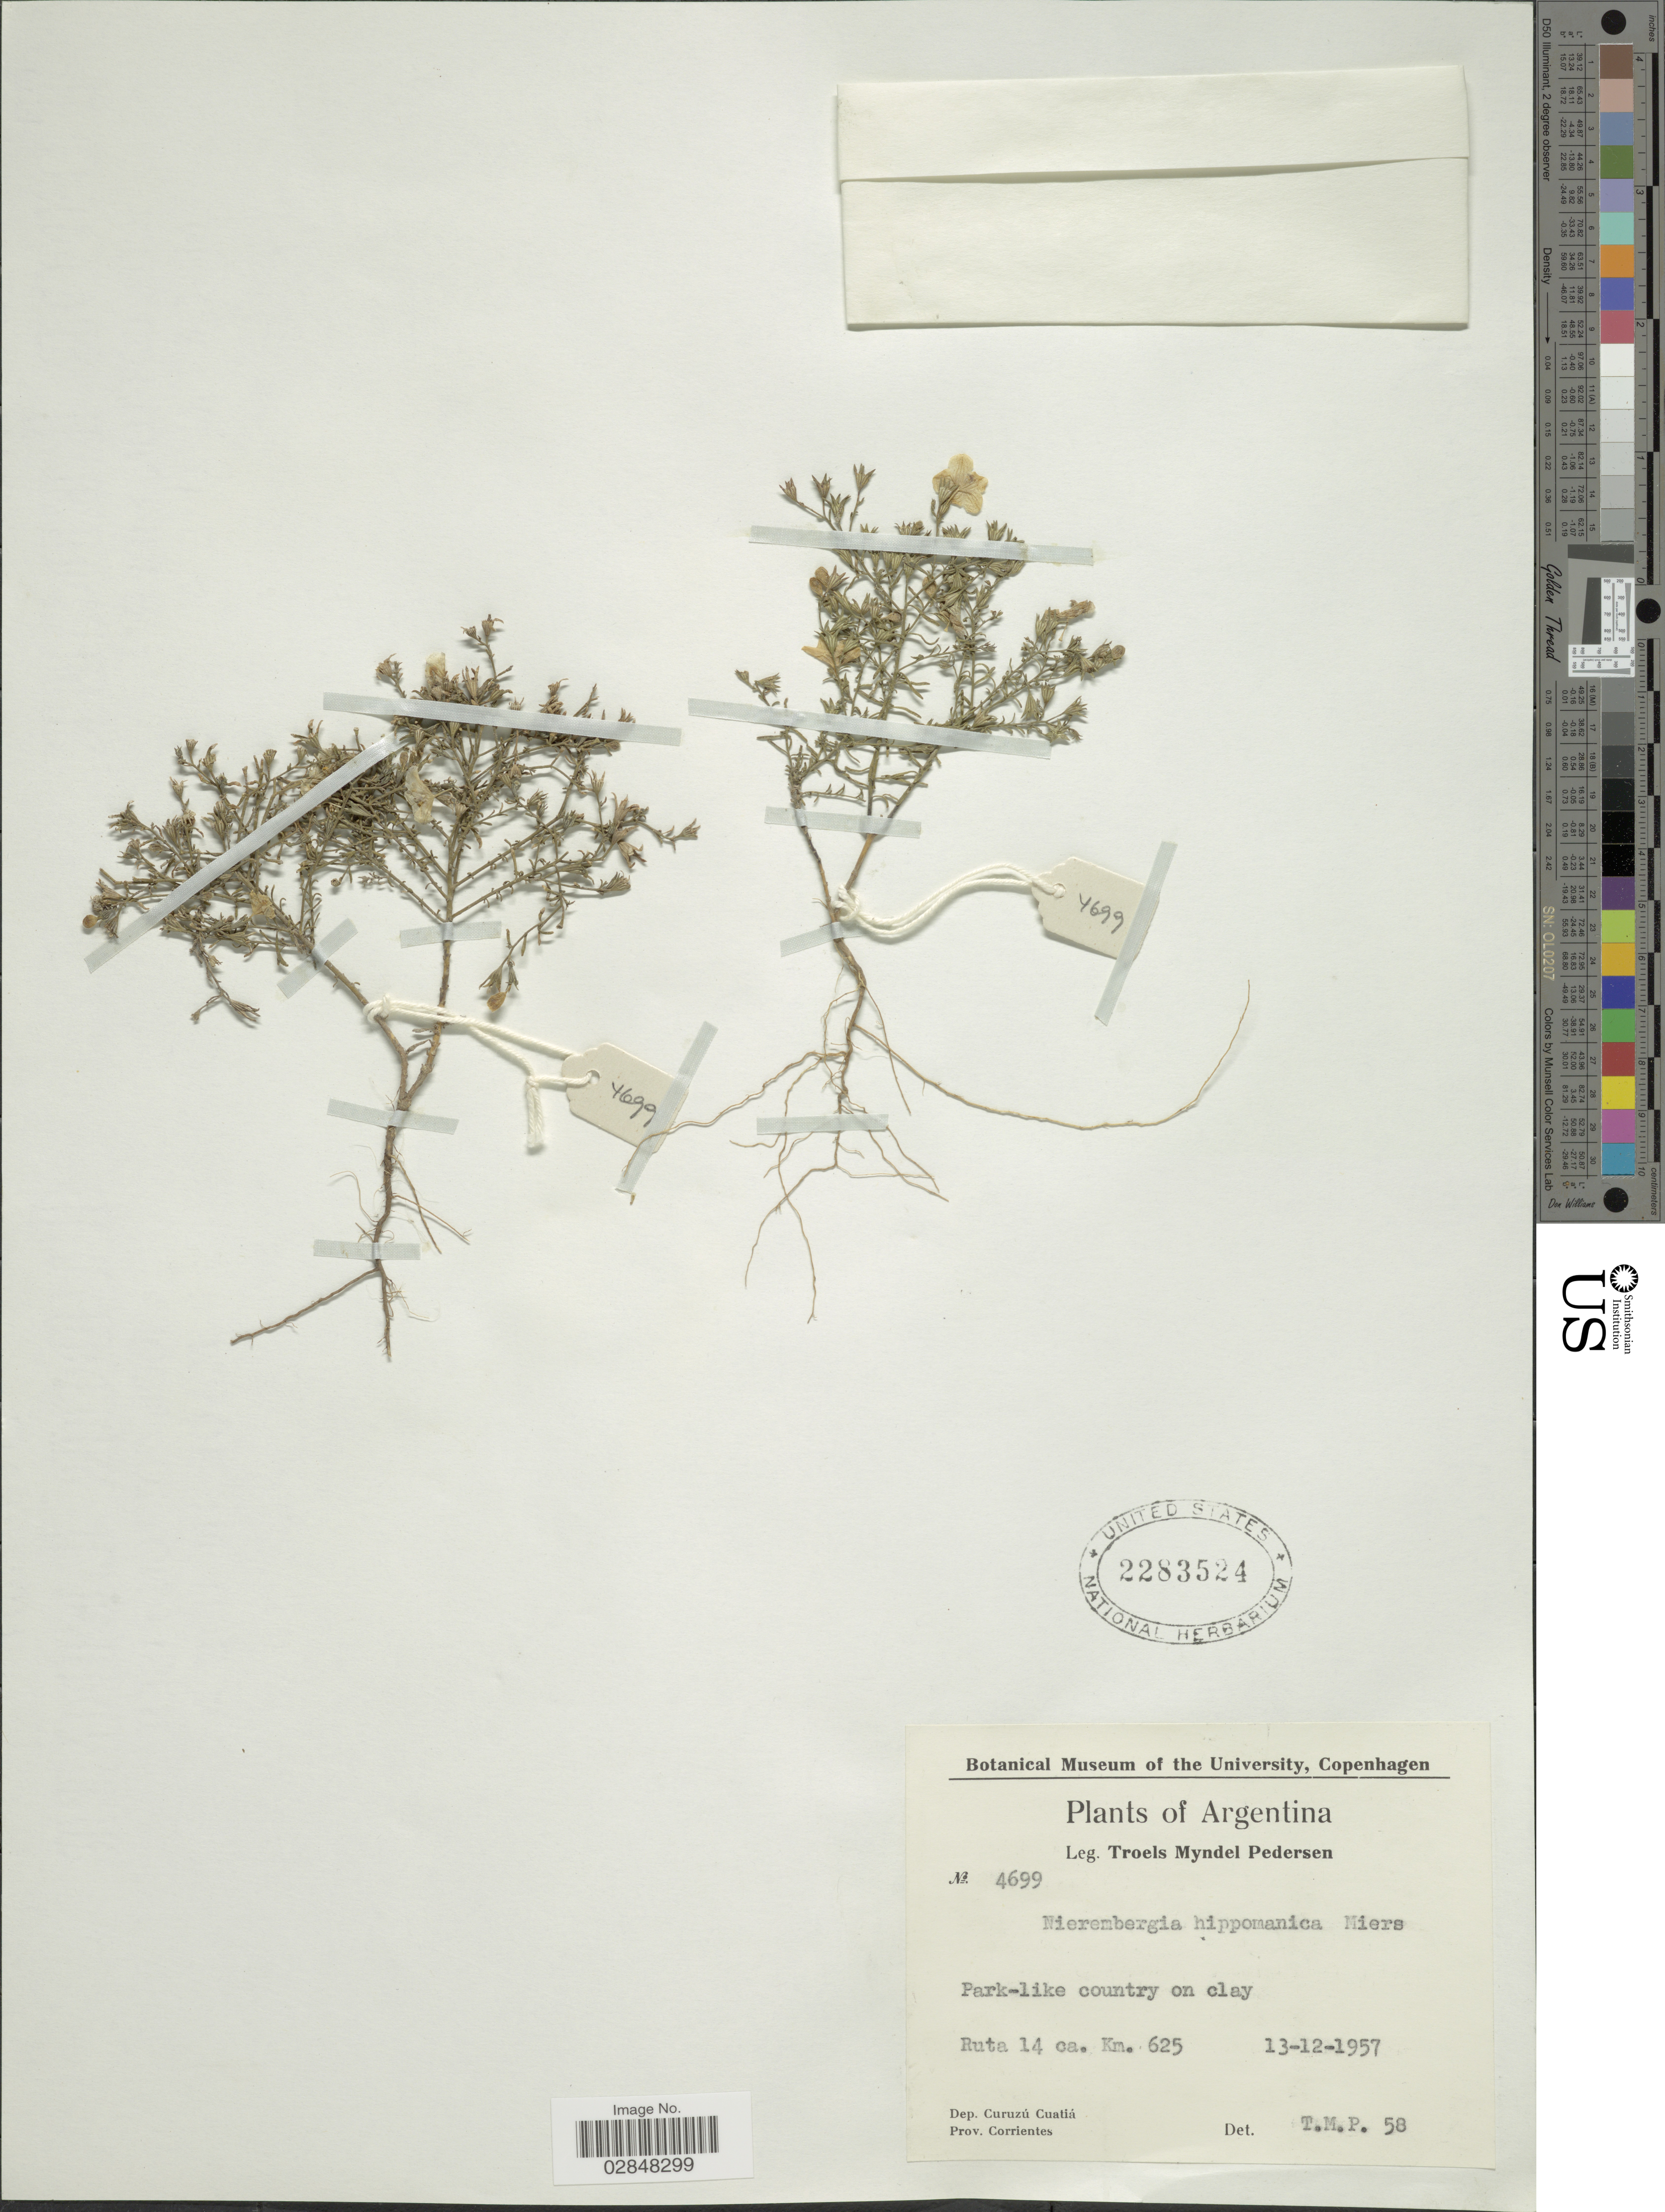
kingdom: Plantae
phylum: Tracheophyta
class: Magnoliopsida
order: Solanales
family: Solanaceae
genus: Nierembergia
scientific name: Nierembergia linariifolia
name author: Graham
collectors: T. Pederson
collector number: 4699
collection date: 1957-12-13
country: Argentina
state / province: Corrientes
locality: Ruta 14 ca. Km. 625. Dep. Curuzú Cuatiá.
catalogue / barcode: US 2283524